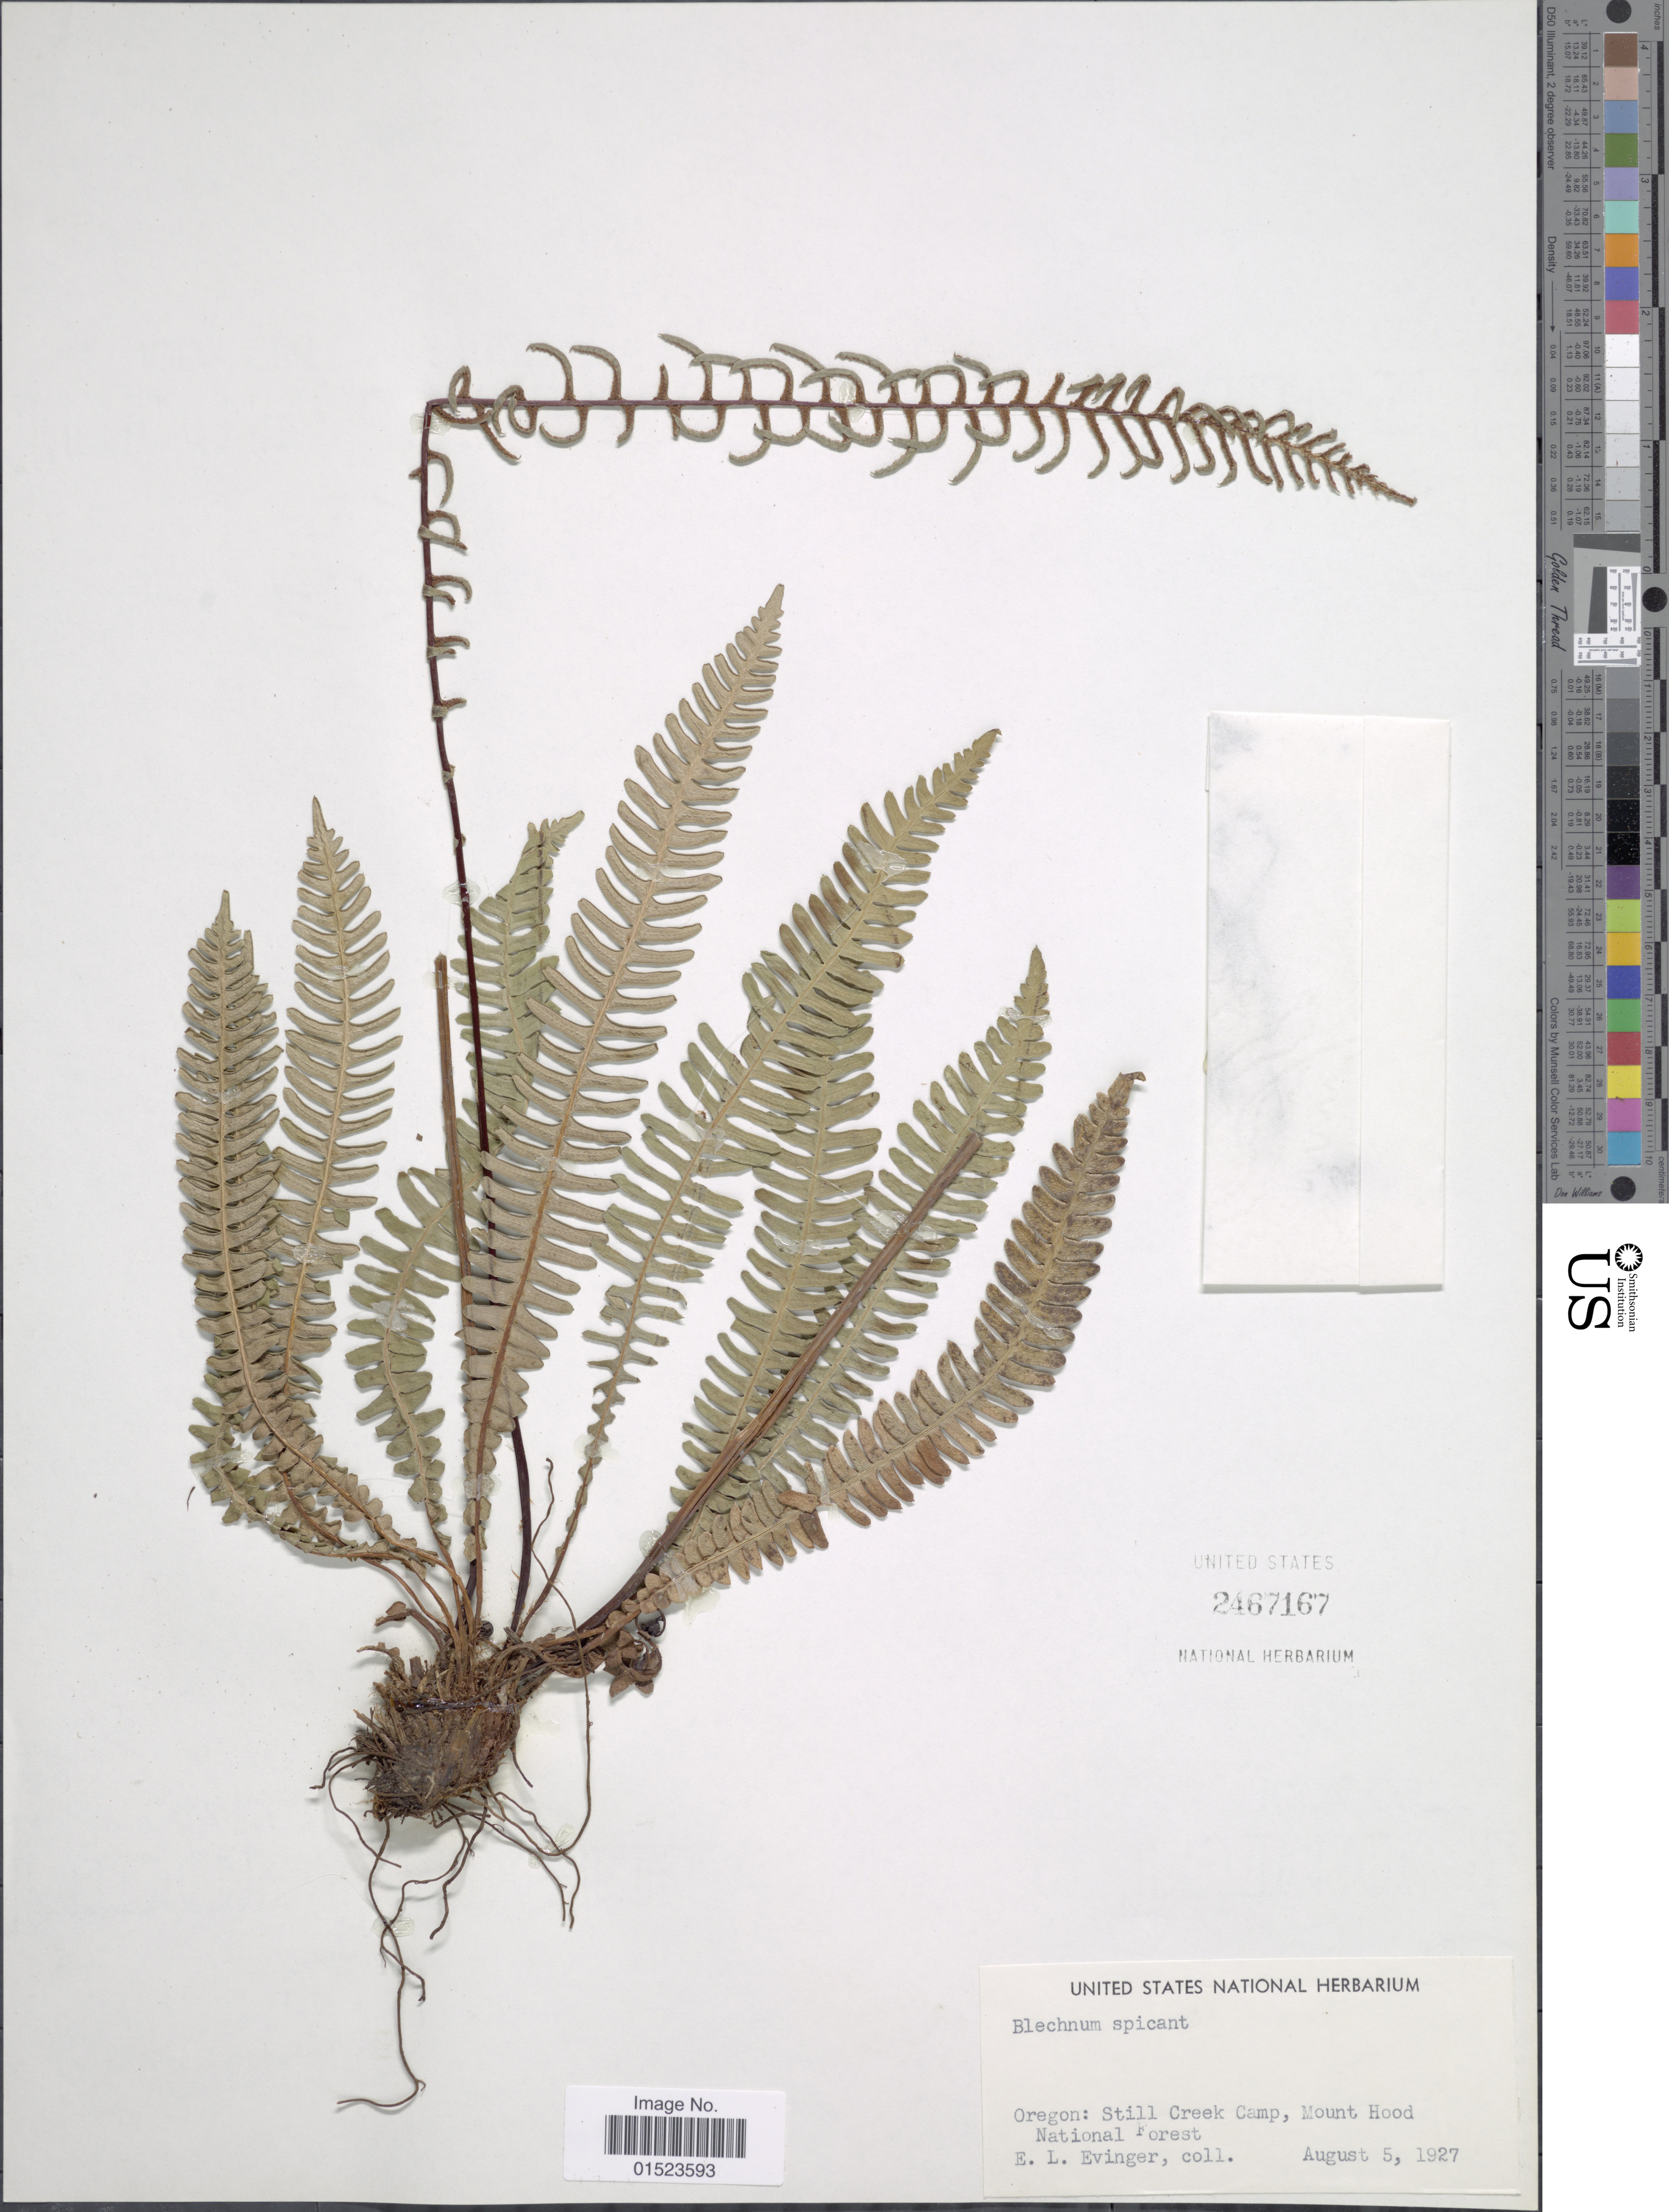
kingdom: Plantae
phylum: Tracheophyta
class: Polypodiopsida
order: Polypodiales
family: Blechnaceae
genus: Blechnum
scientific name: Blechnum spicant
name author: (L.) Sm.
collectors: E. Evinger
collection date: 1927-08-05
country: United States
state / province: Oregon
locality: Still Creek Camp, Mount Hood National Forest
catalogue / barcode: US 2467167